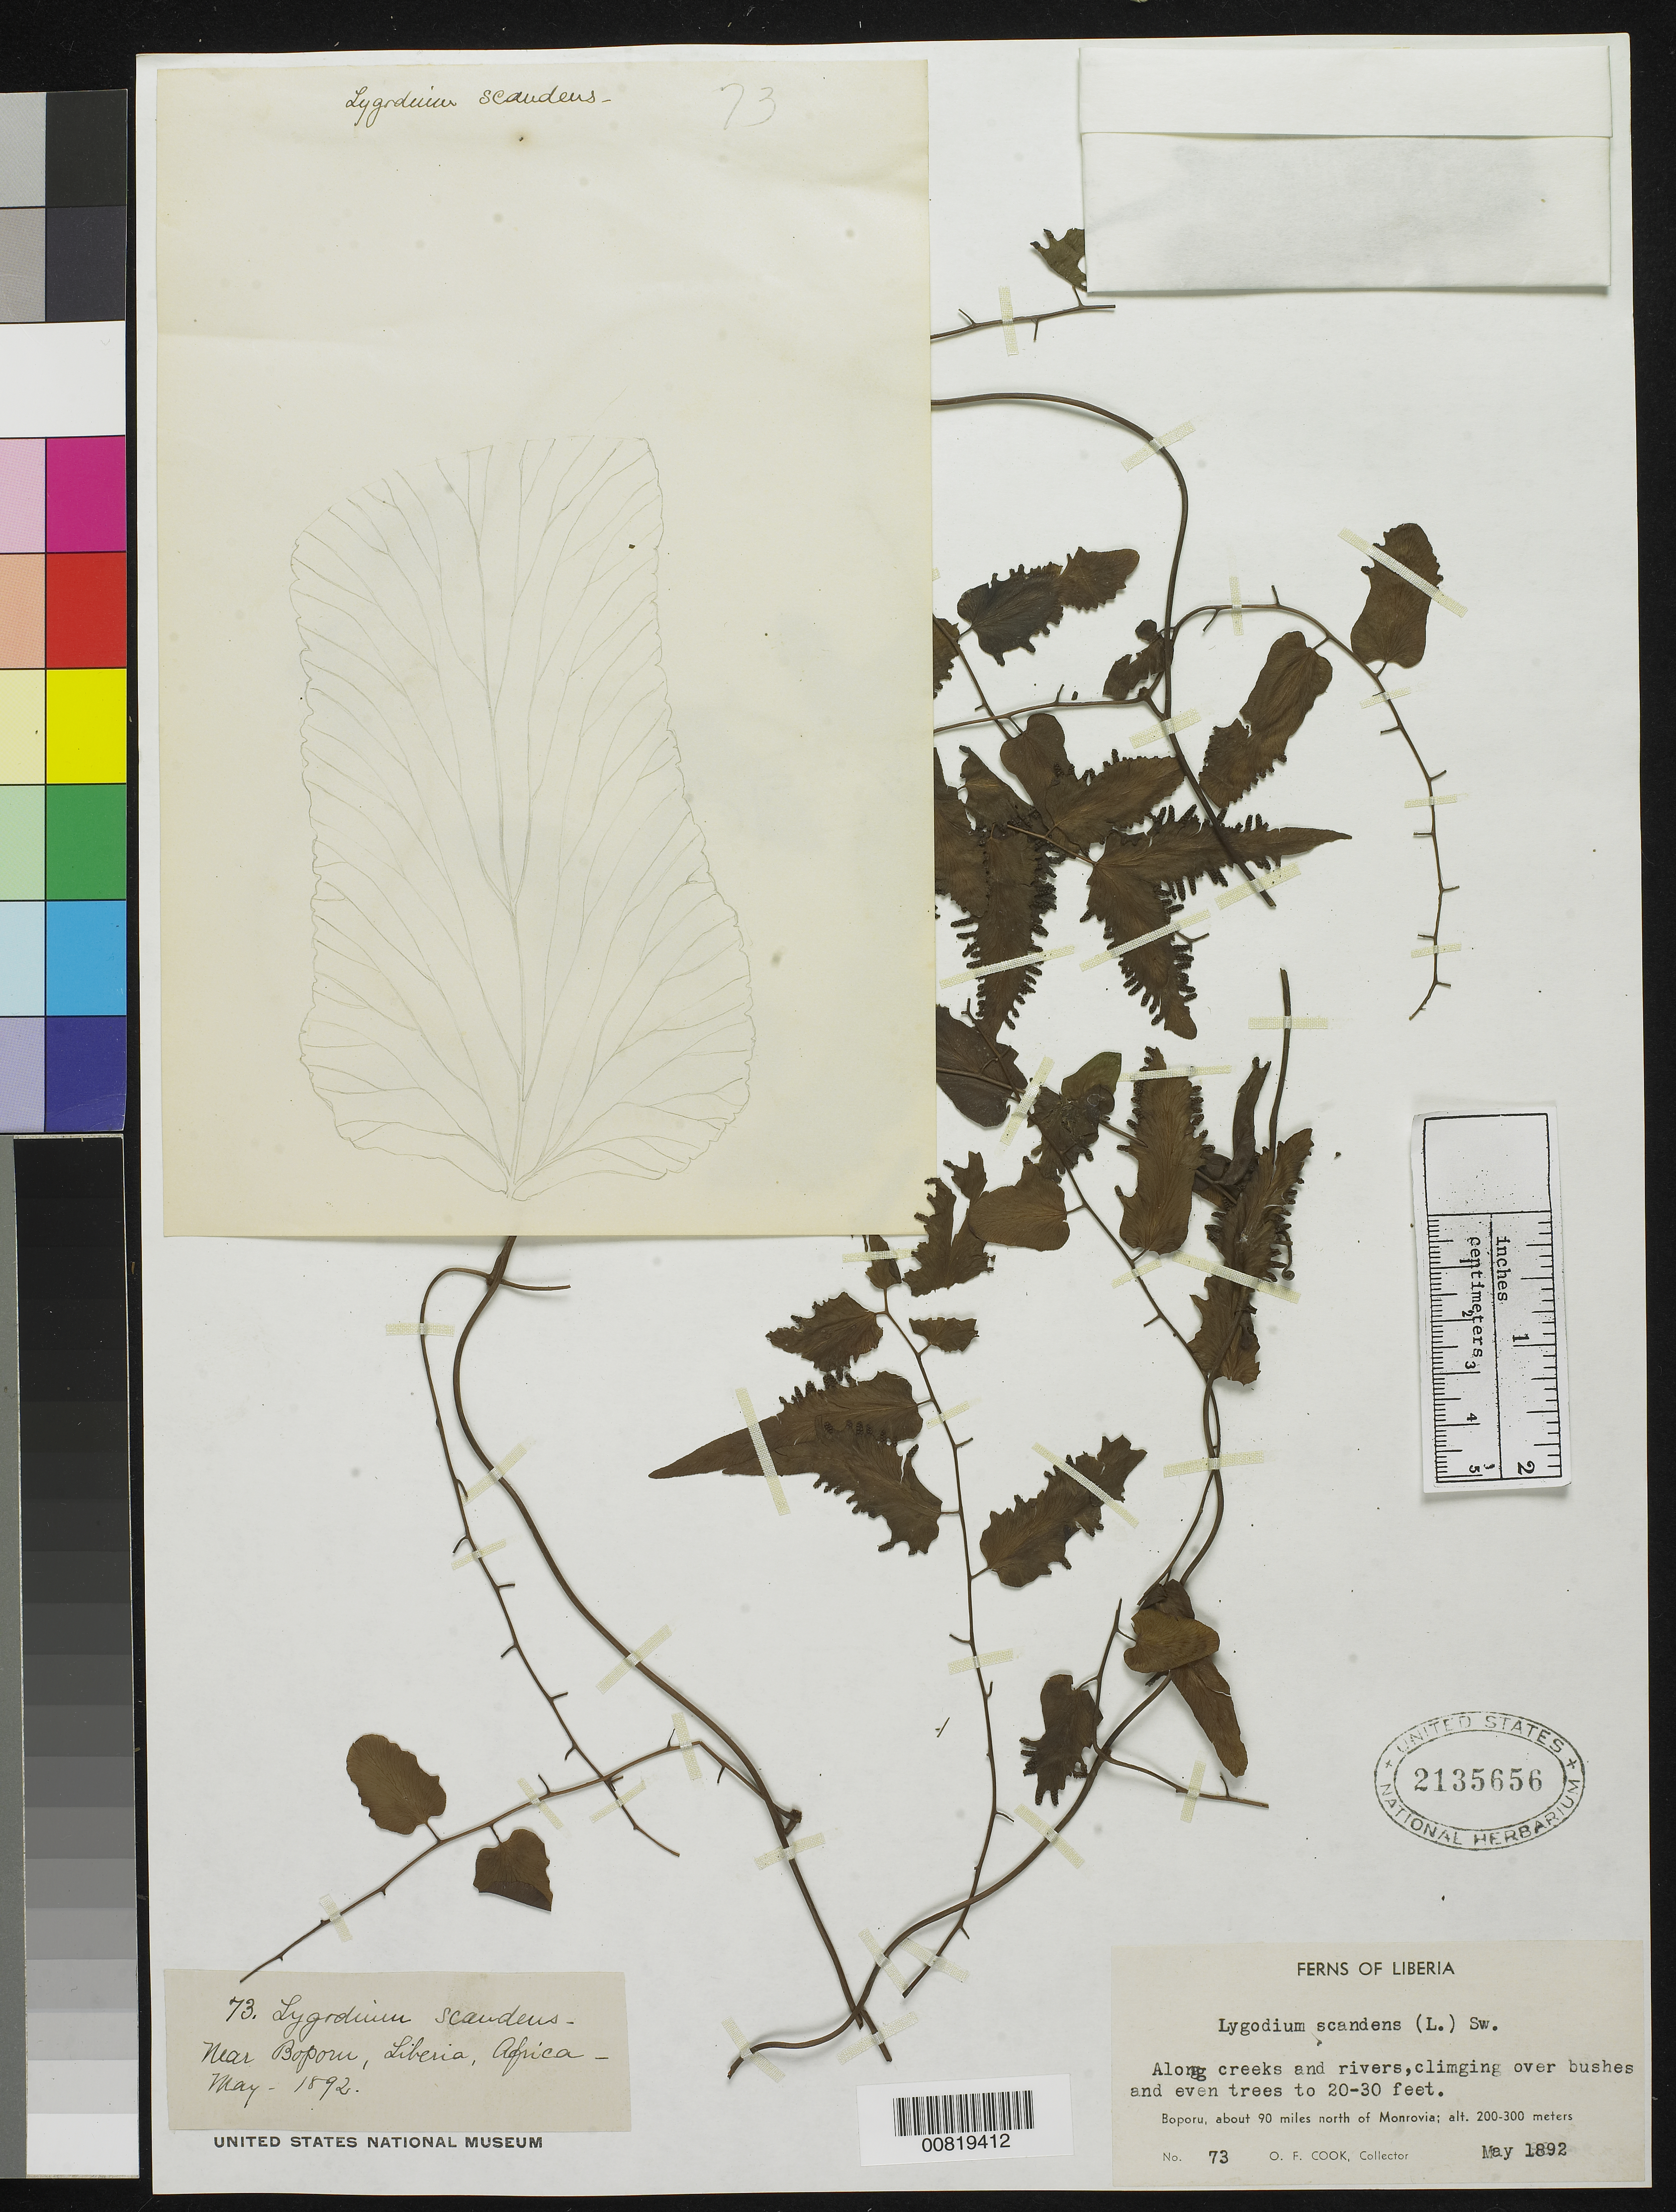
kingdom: Plantae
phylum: Tracheophyta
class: Polypodiopsida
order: Schizaeales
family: Lygodiaceae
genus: Lygodium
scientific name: Lygodium microphyllum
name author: (Cav.) R. Br.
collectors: O. F. Cook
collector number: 73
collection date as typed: May 1892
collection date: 1892-05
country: Liberia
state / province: Gbarpolu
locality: near Boporu, about 90 miles N of Monrovia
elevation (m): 200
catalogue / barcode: US 2135656